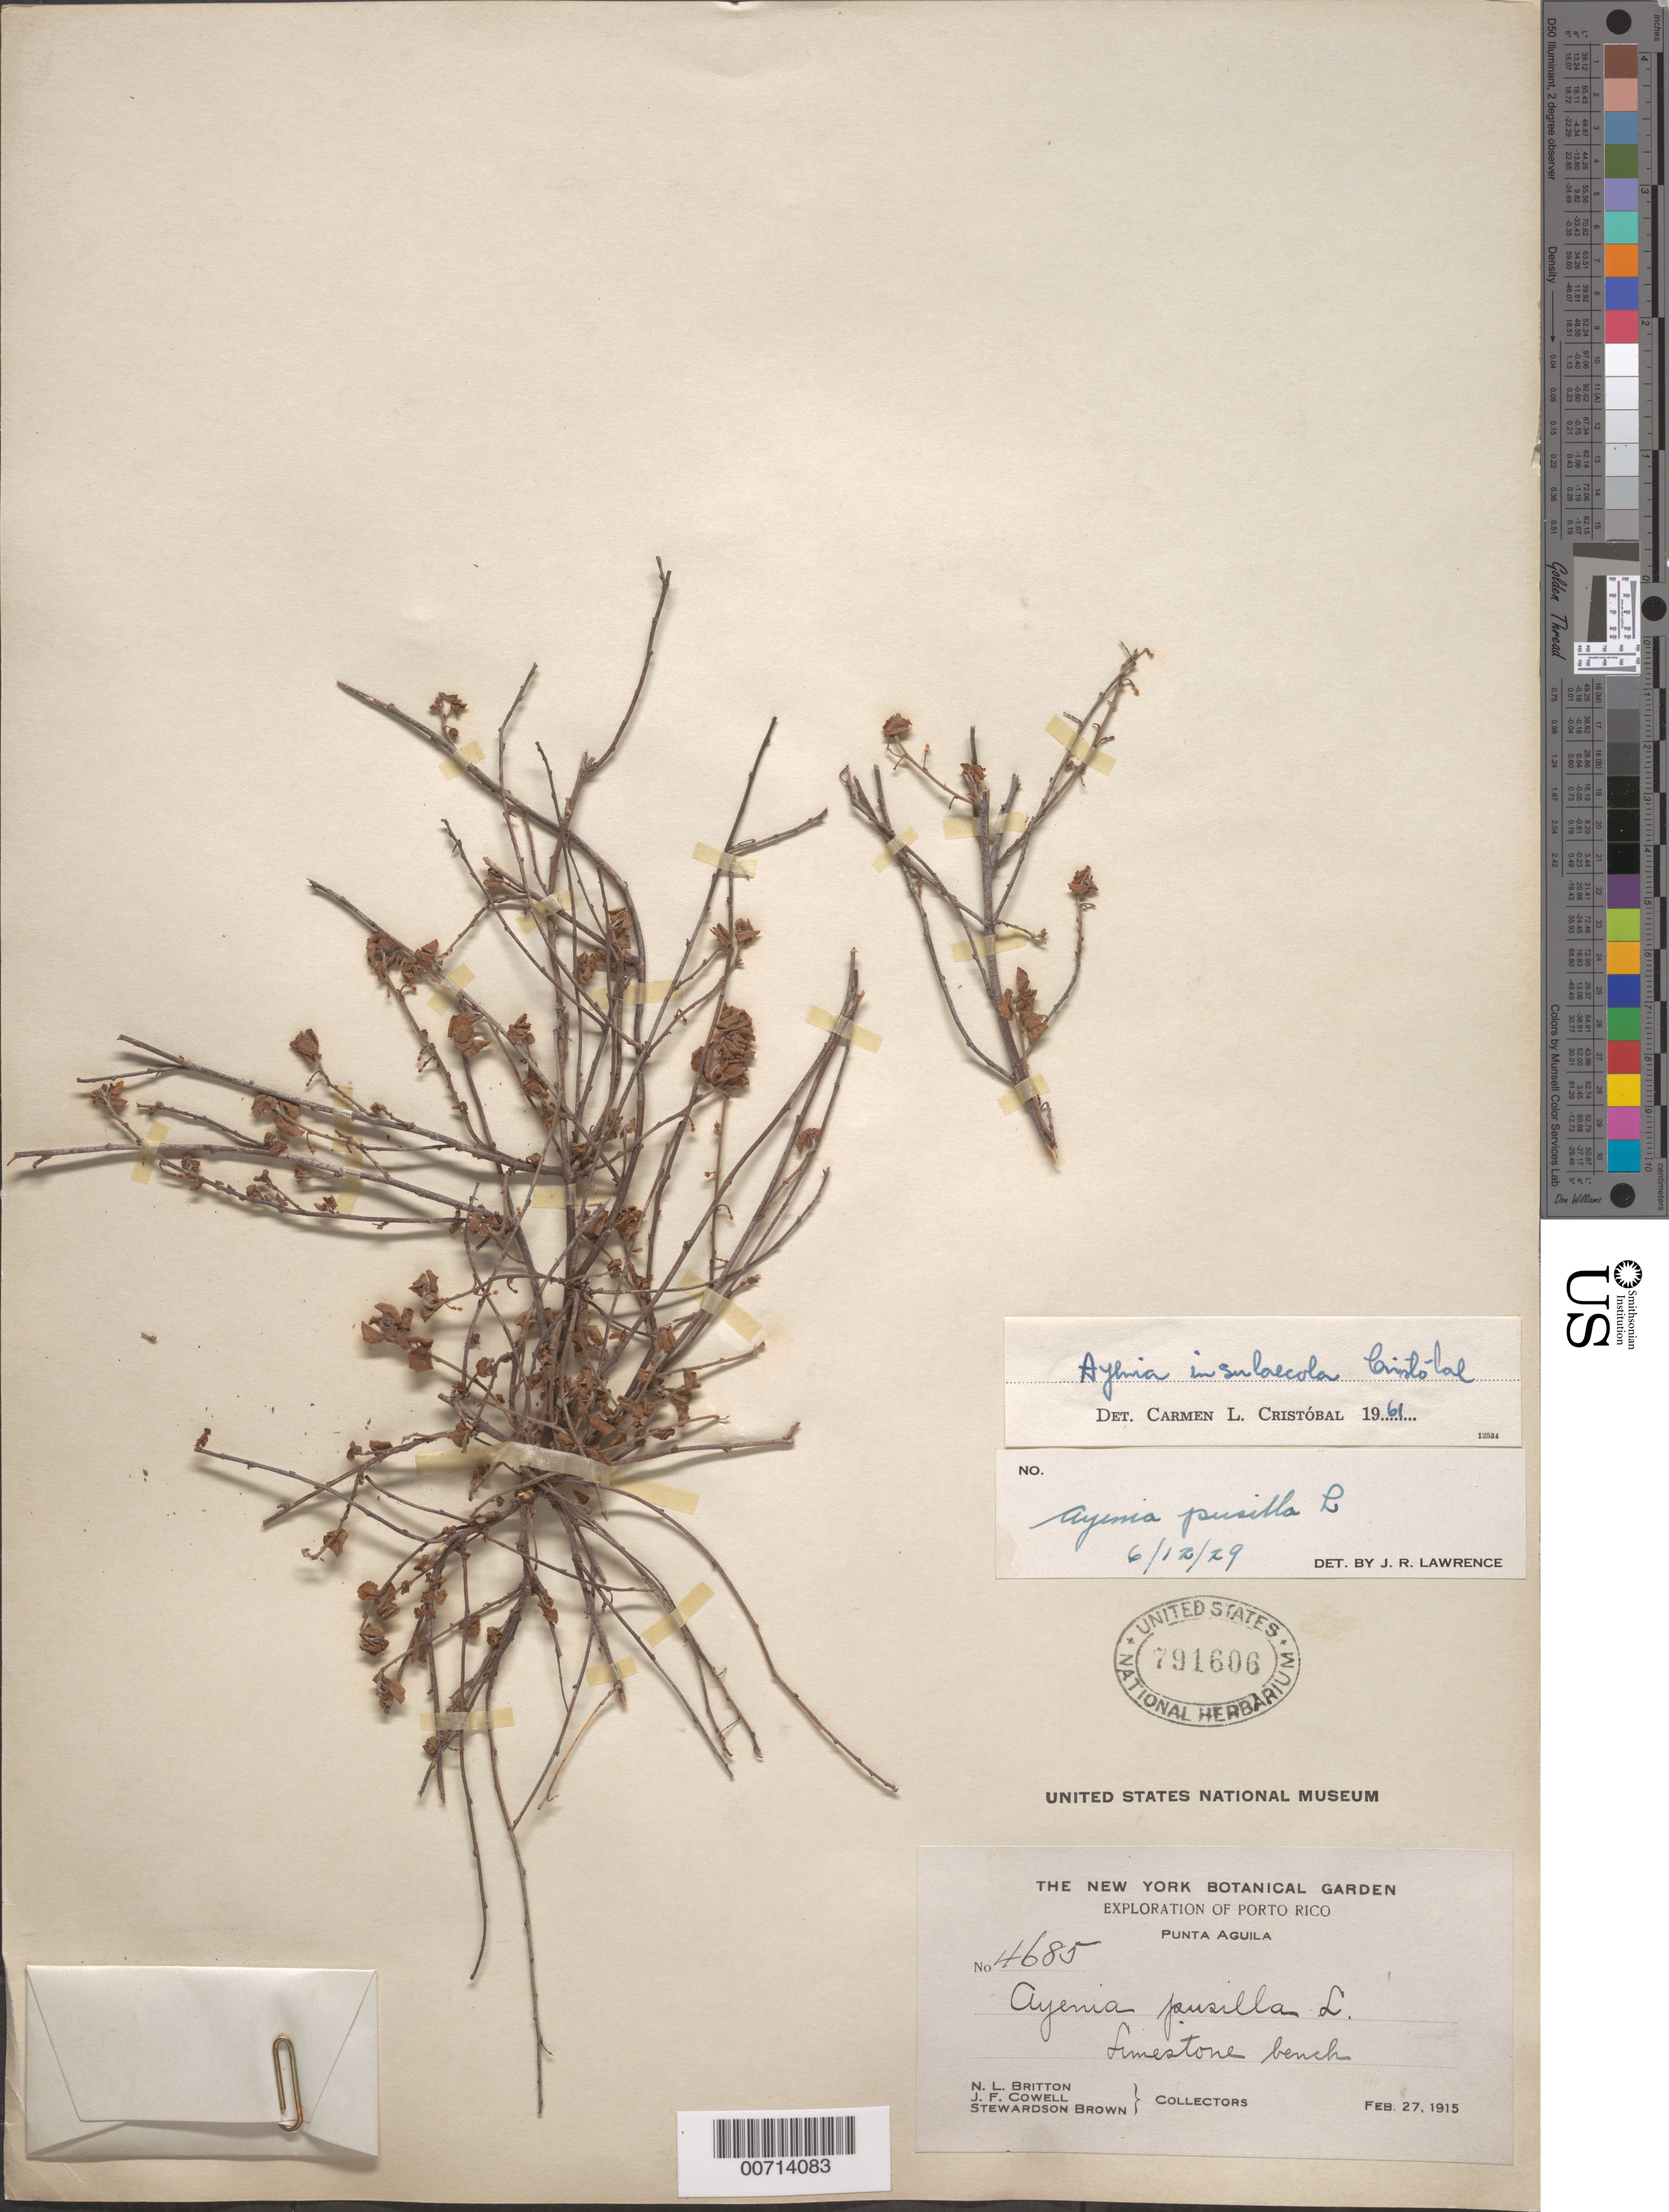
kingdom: Plantae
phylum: Tracheophyta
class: Magnoliopsida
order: Malvales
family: Malvaceae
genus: Ayenia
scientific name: Ayenia insulicola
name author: Cristóbal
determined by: Cristóbal, C.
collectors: N. Britton, J. F. Cowell & S. Brown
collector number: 4685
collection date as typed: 27 Feb 1915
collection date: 1915-02-27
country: Puerto Rico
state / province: Cabo Rojo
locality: Punta Aguila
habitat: Limestone beach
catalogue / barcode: US 791606